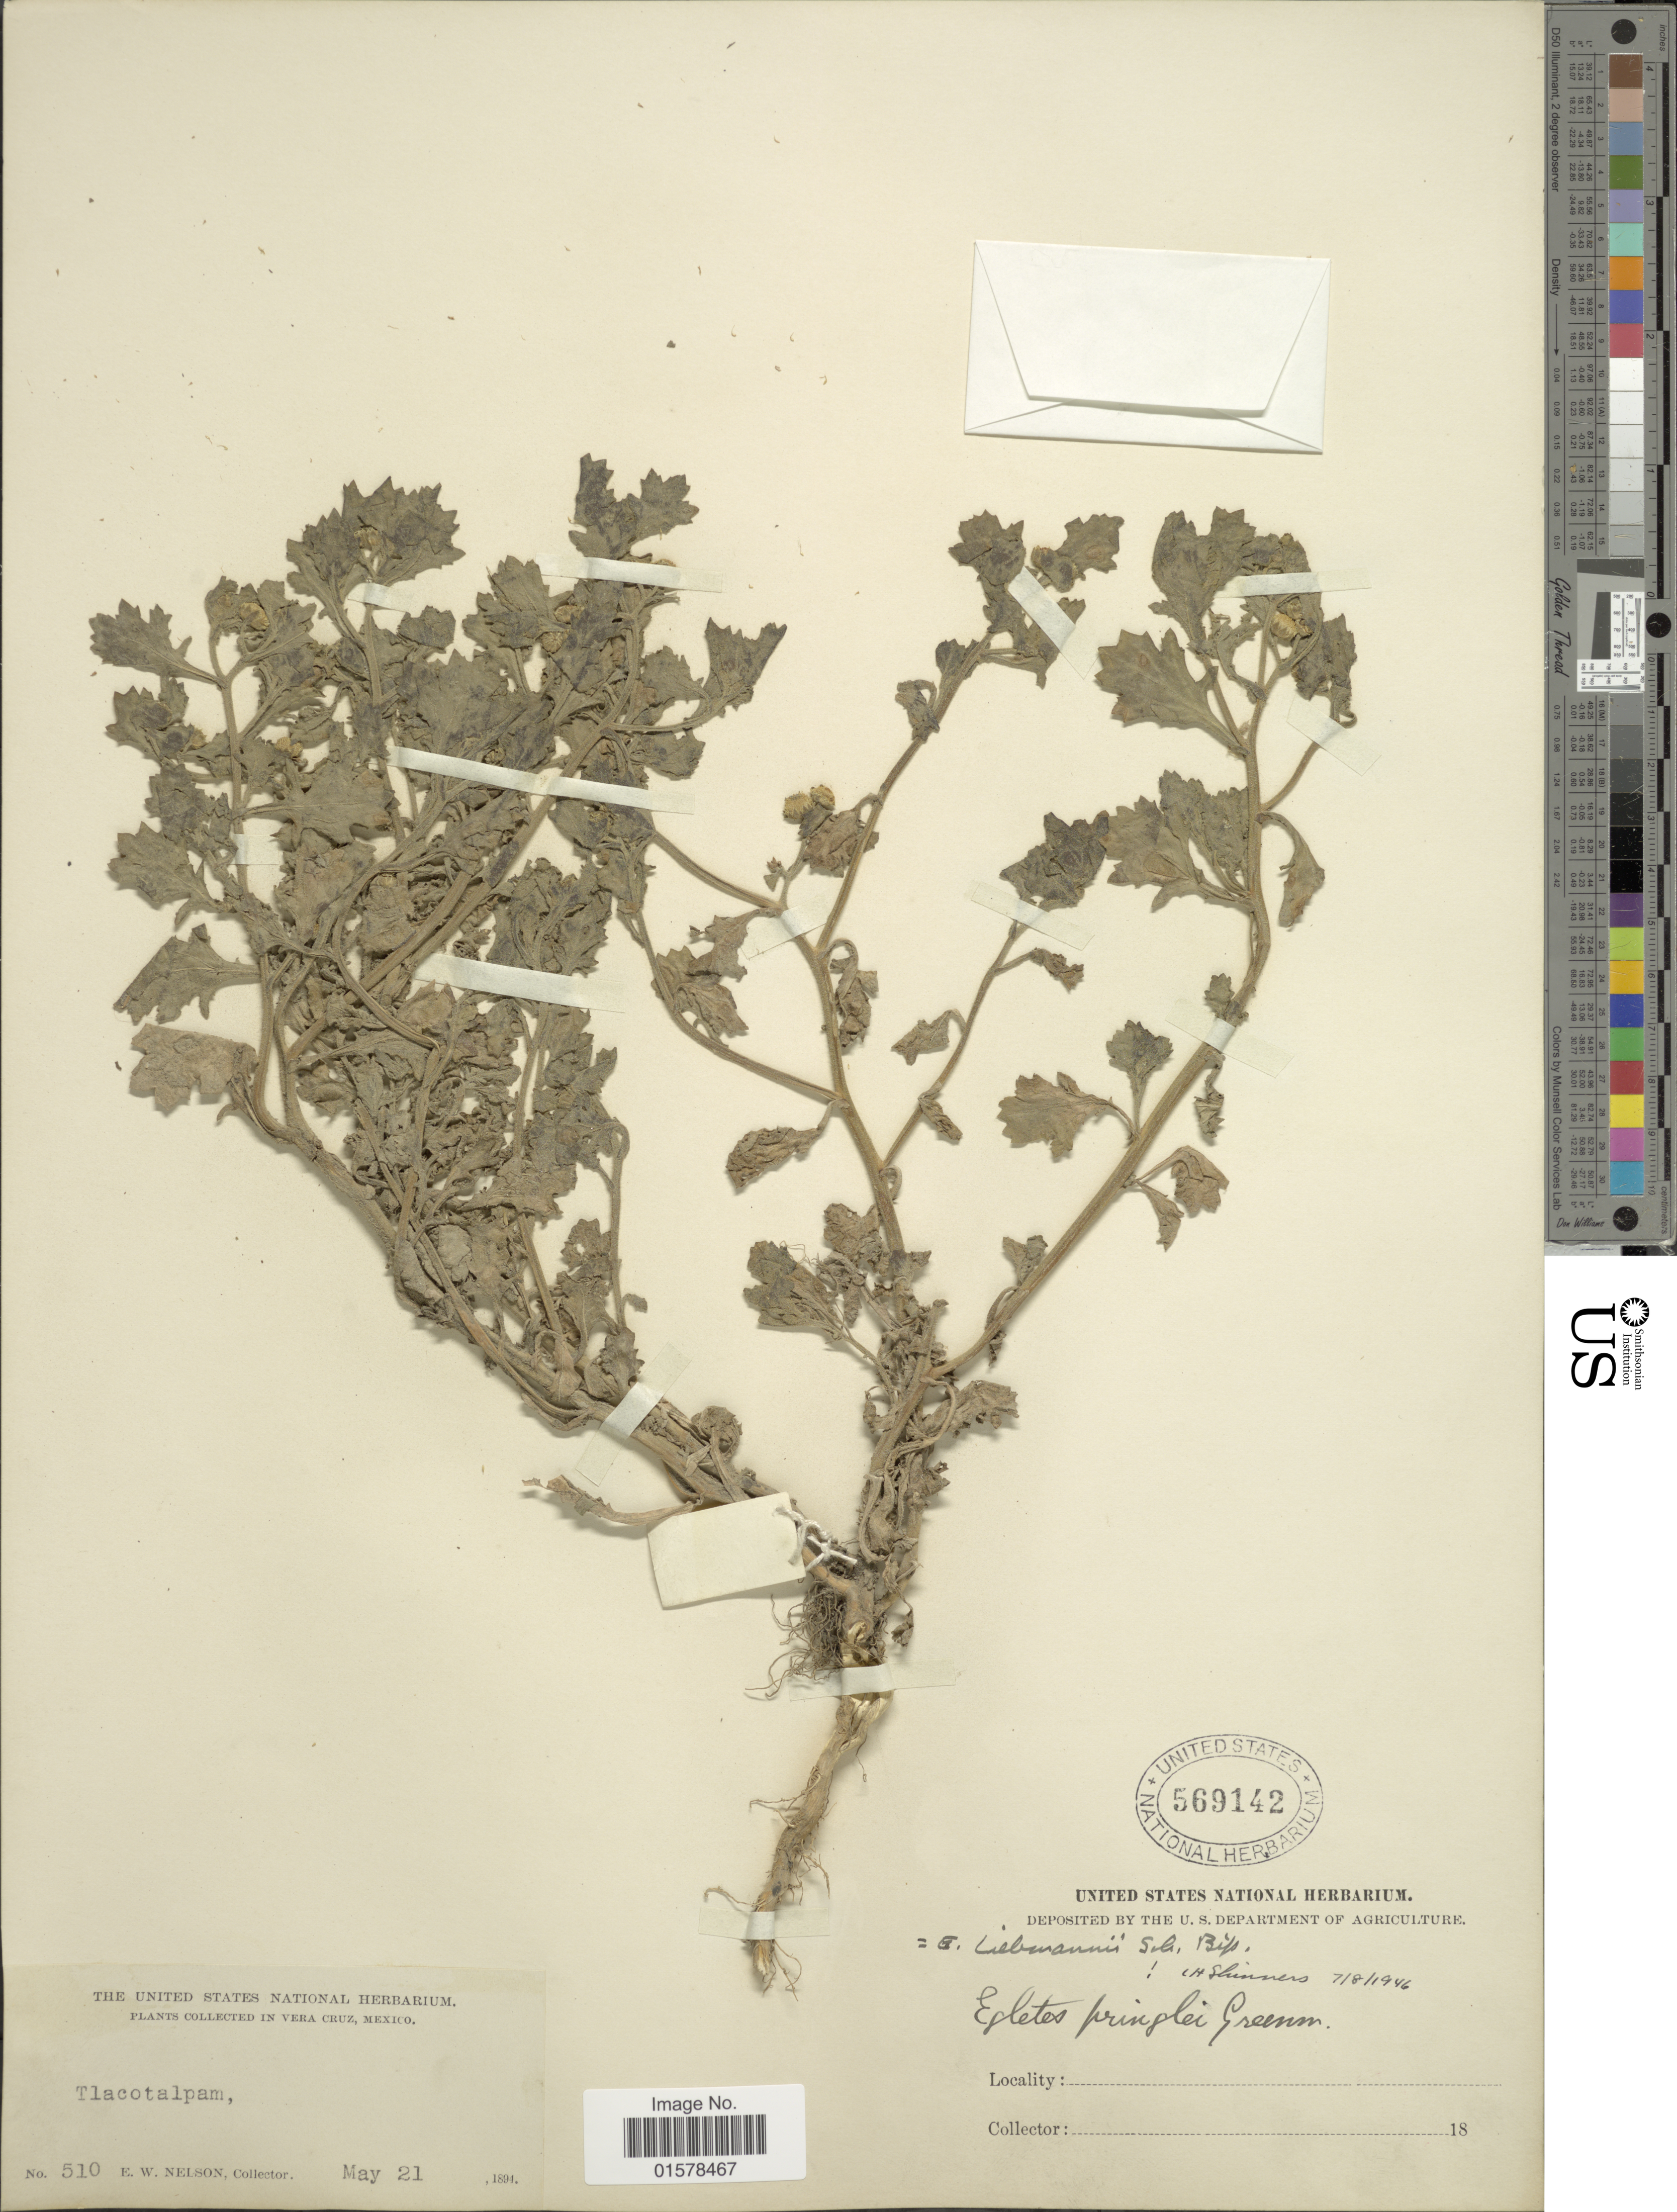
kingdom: Plantae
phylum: Tracheophyta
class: Magnoliopsida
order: Asterales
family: Asteraceae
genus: Egletes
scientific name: Egletes liebmannii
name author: Sch. Bip. ex Hemsl.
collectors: E. W. Nelson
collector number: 510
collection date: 1894-05-24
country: Mexico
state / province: Veracruz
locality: Tlacotalpam, Vera Cruz, Mexico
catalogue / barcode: US 569142